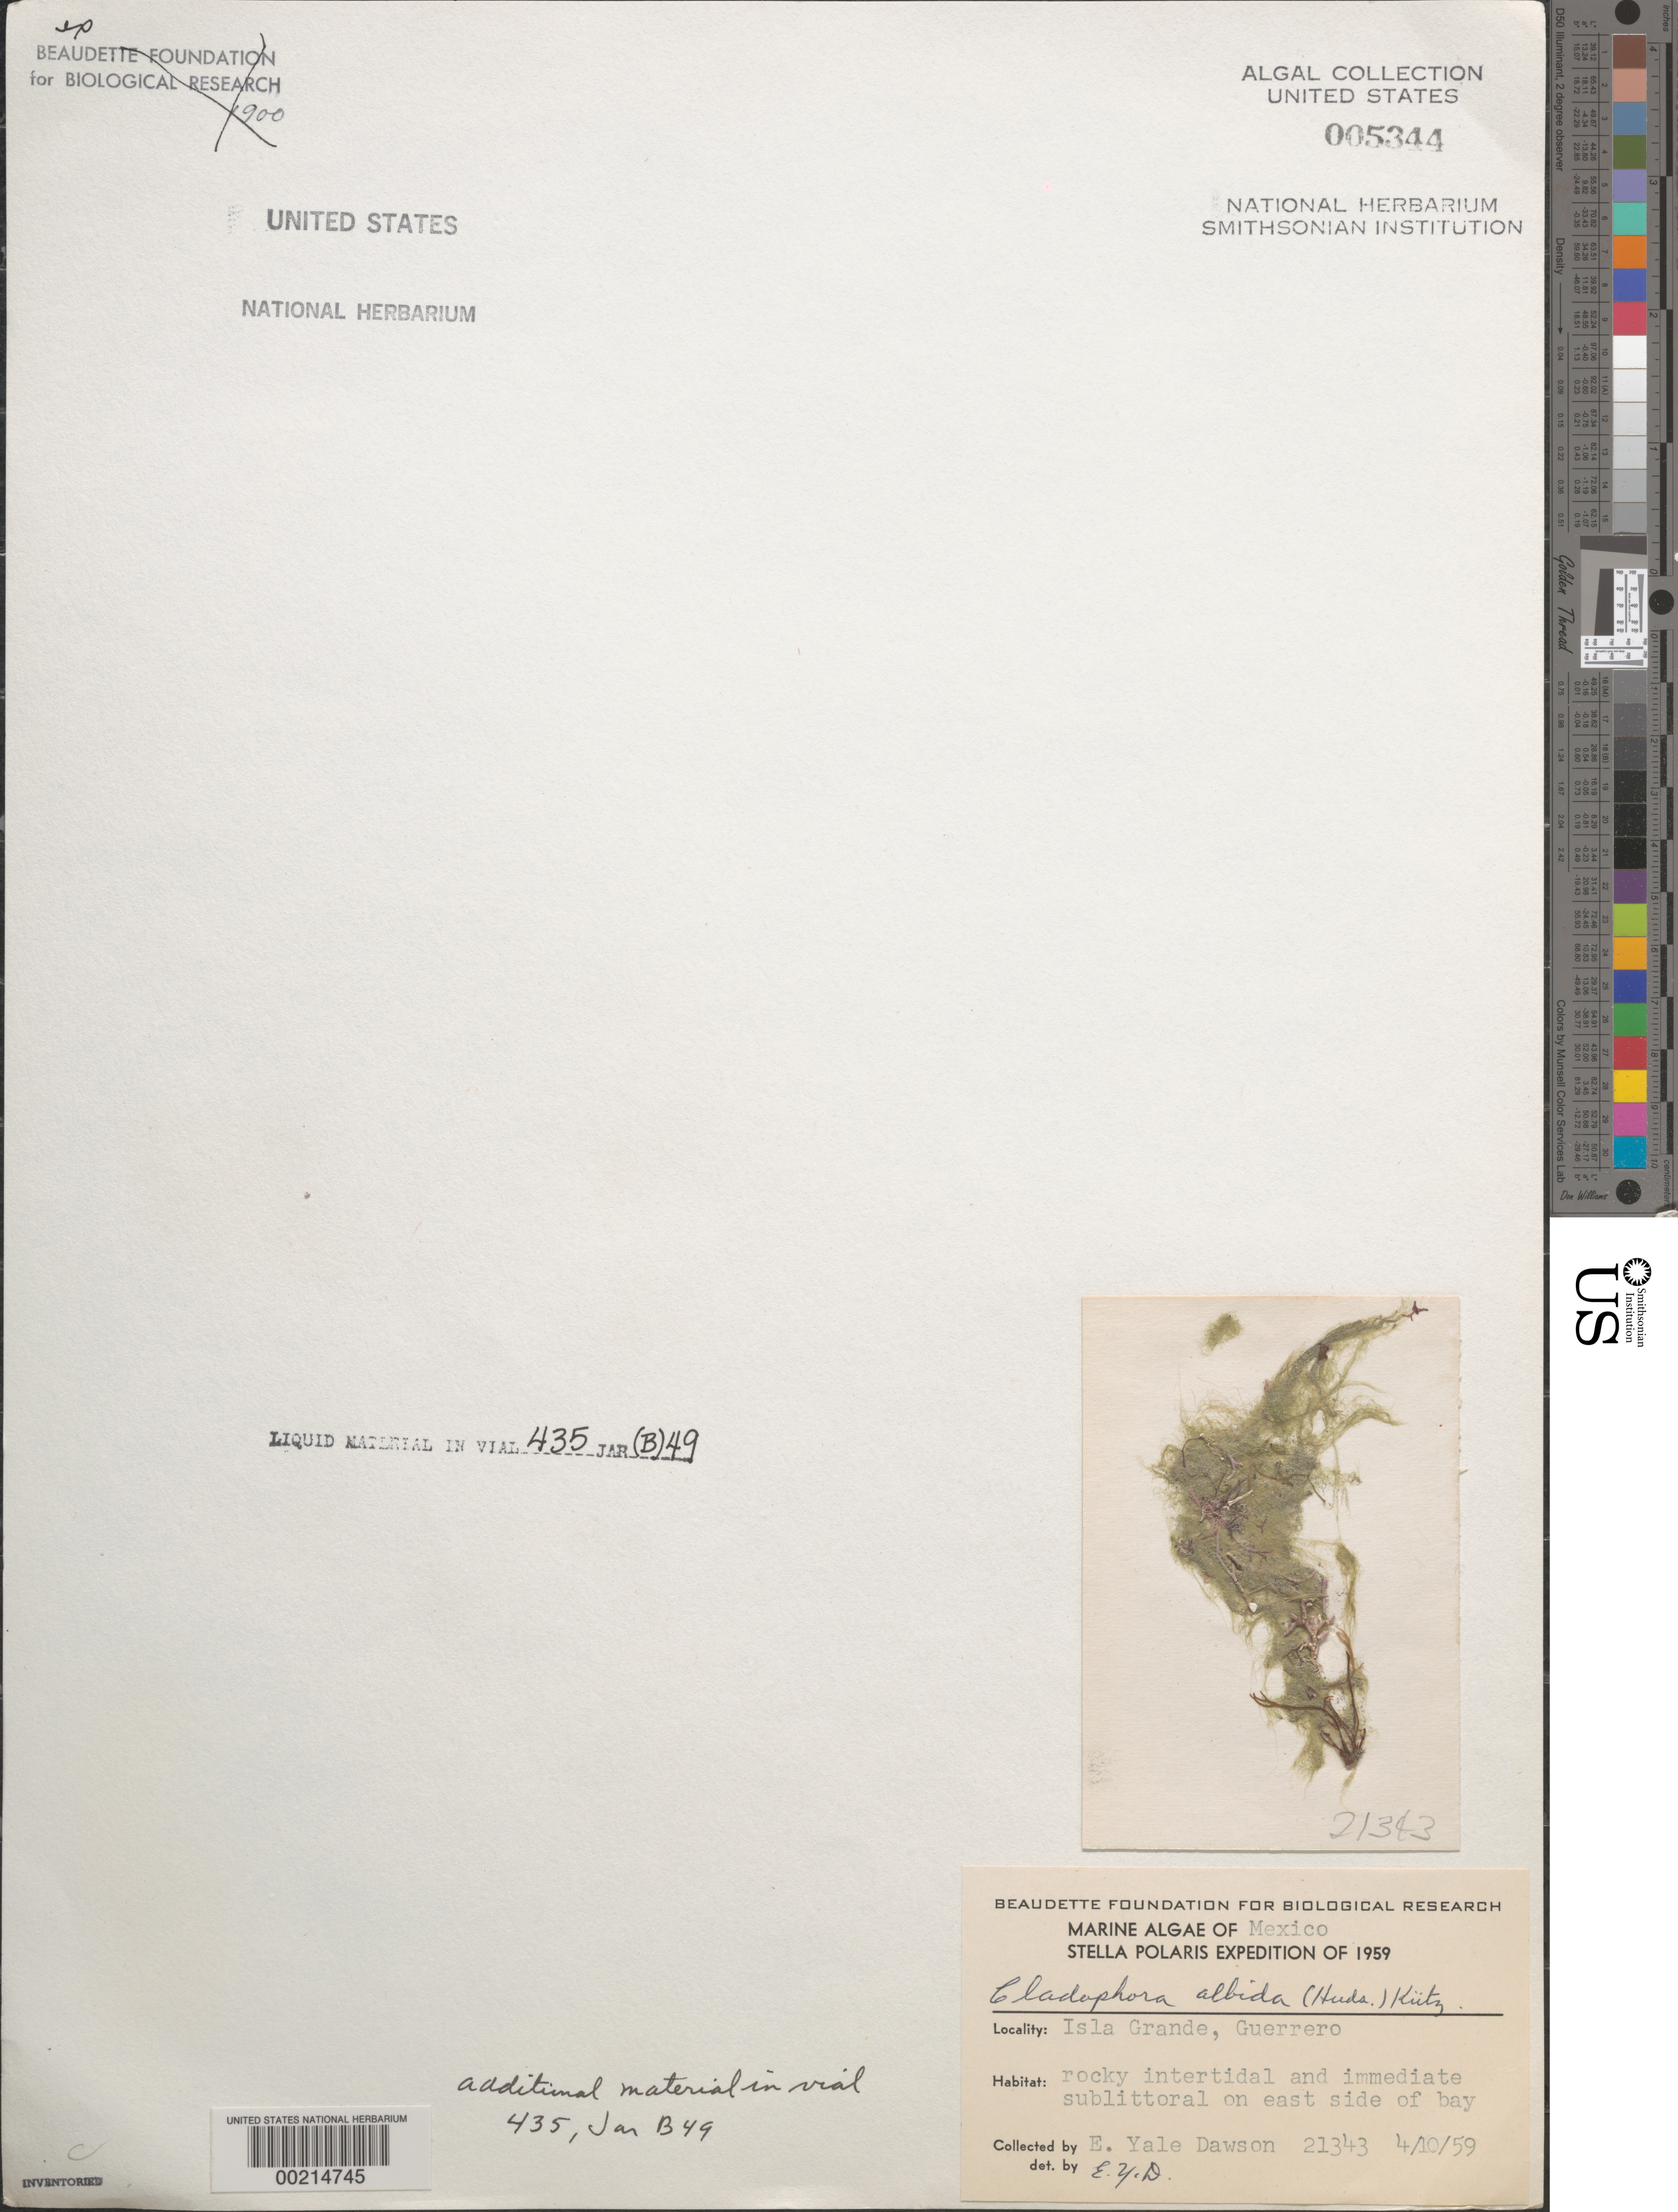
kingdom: Plantae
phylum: Chlorophyta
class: Ulvophyceae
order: Cladophorales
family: Cladophoraceae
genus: Cladophora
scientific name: Cladophora albida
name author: (Nees) Kütz.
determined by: Dawson, E. Y.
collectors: E. Y. Dawson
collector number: EYD 21343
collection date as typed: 4/10/59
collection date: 1959-04-10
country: Mexico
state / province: Guerrero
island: Isla Grande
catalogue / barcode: US 5344